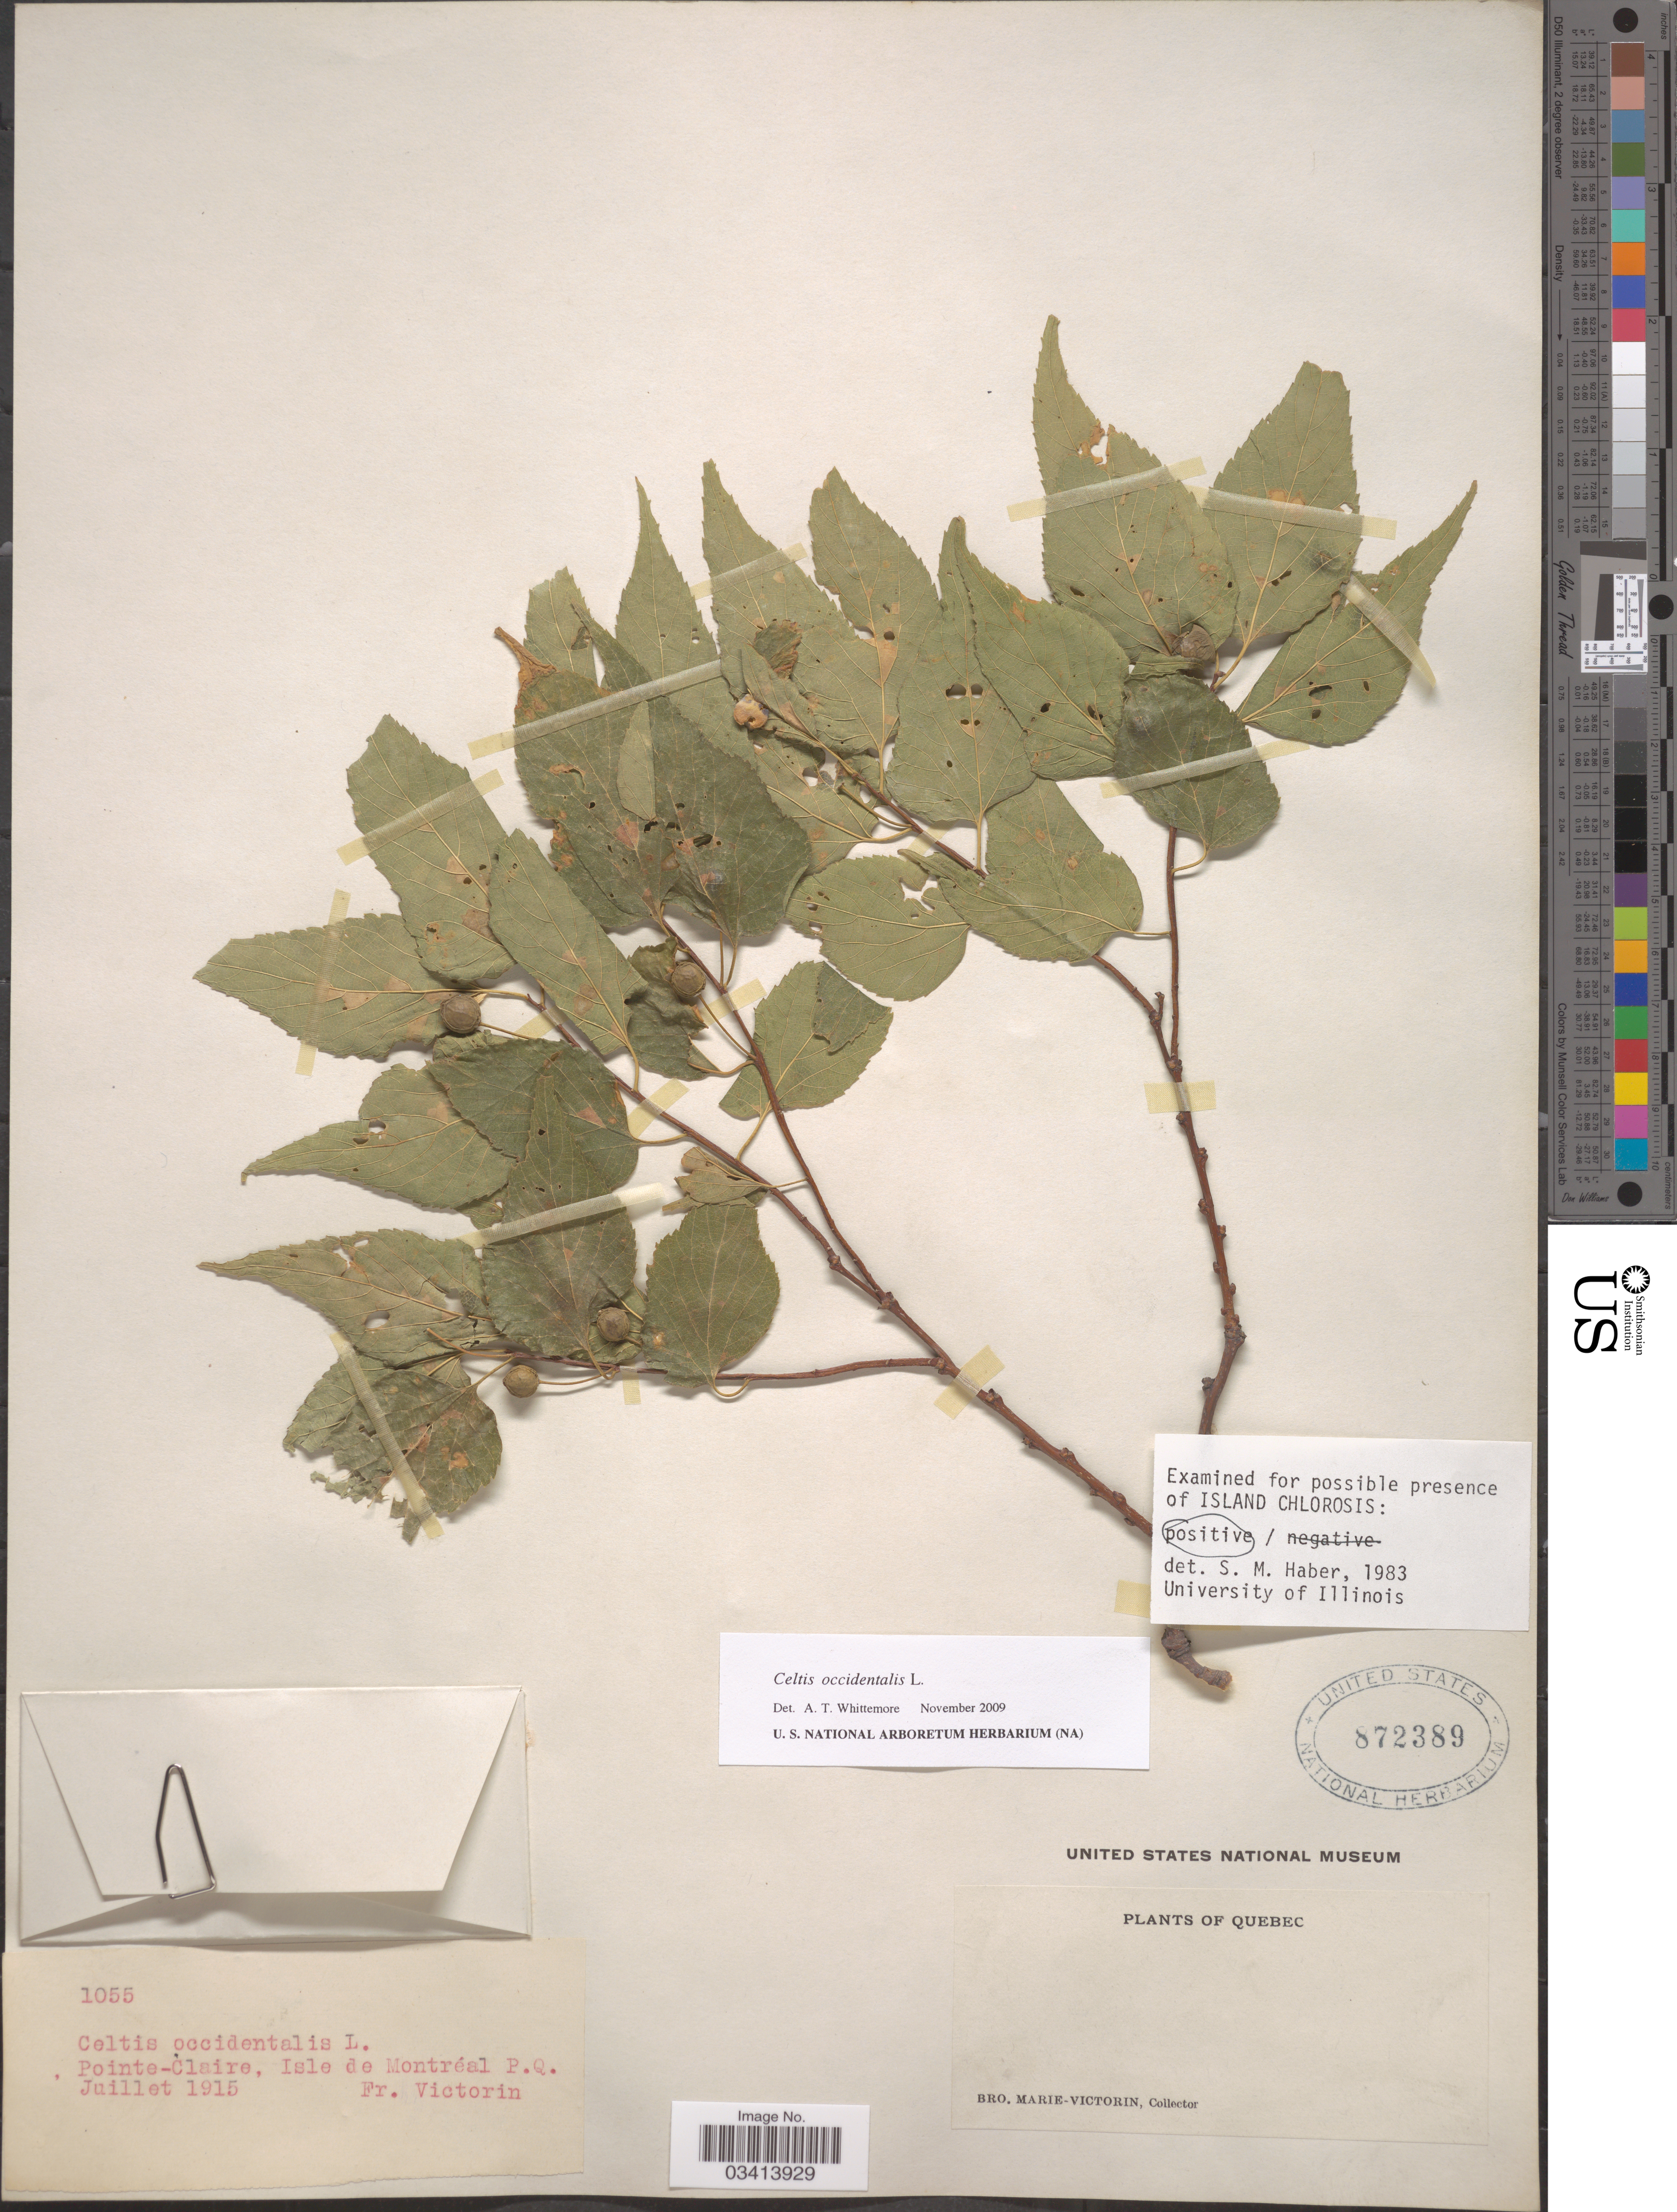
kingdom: Plantae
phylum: Tracheophyta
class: Magnoliopsida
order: Rosales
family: Cannabaceae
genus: Celtis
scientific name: Celtis occidentalis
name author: L.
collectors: Fr. Marie-Victorin & Fr. Marie-Victorin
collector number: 1055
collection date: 1915-07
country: Canada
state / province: Quebec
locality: Pointe-Claire, Isle de Montréal P.Q.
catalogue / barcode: US 872389